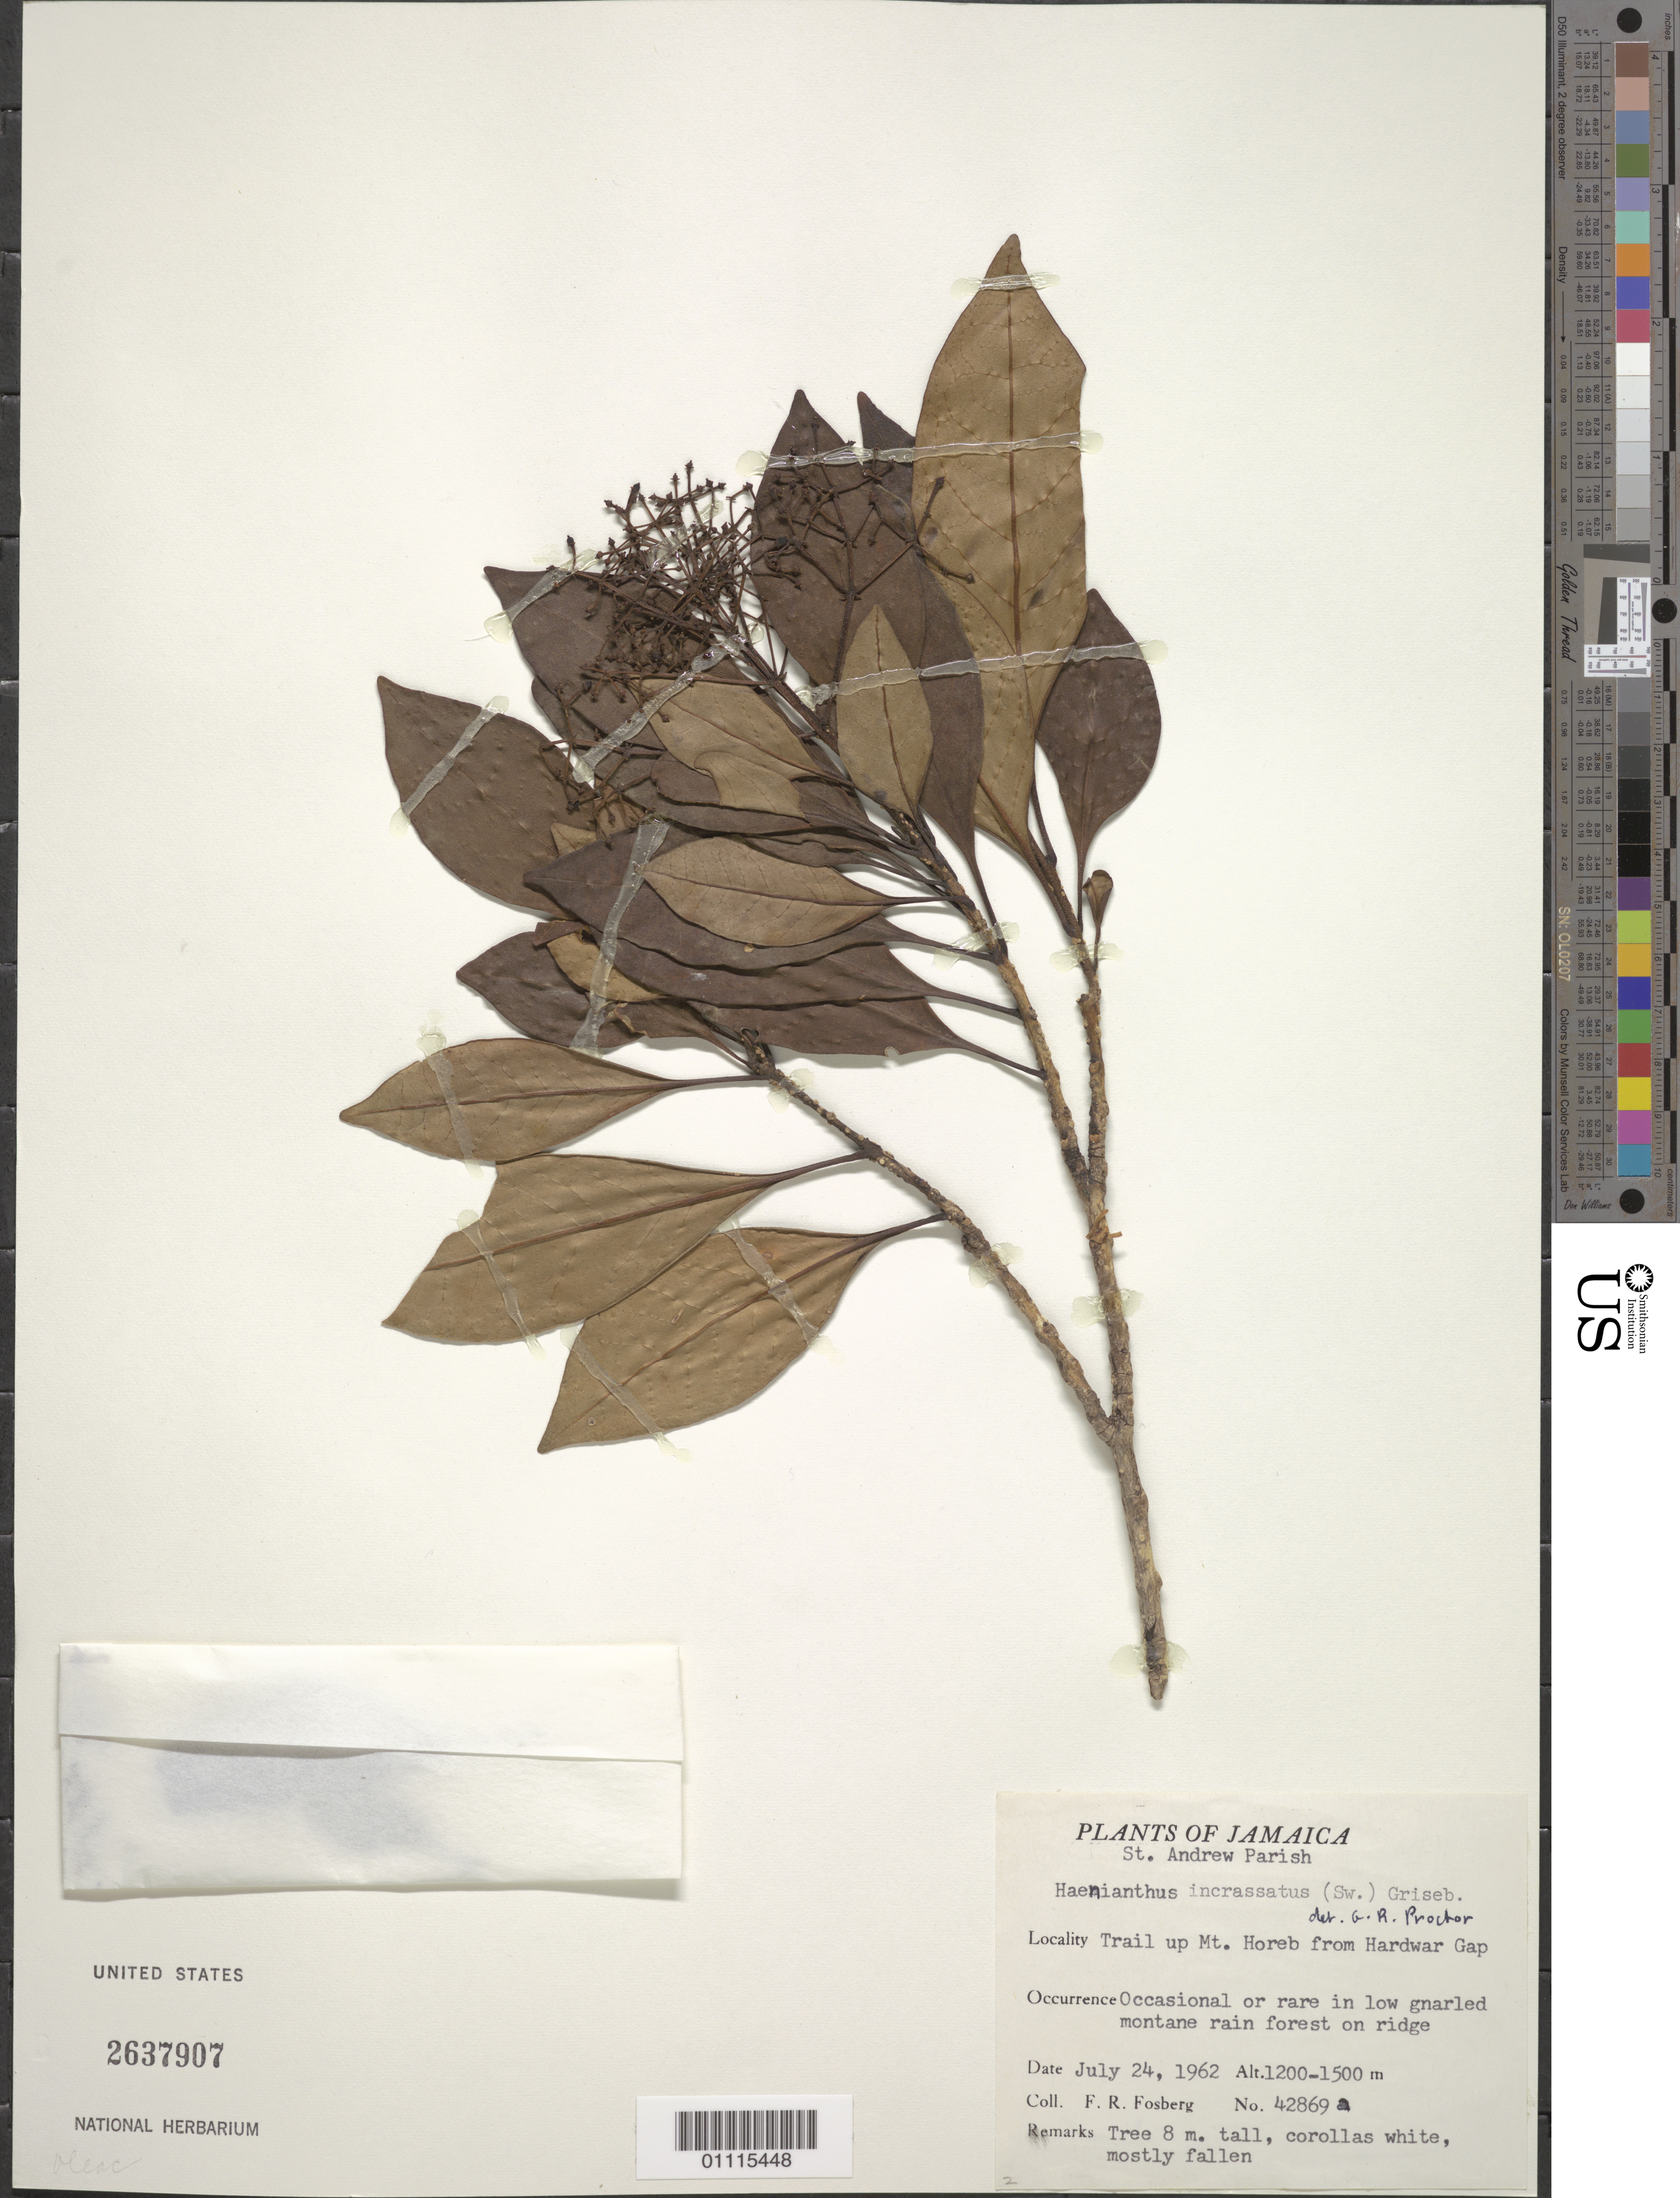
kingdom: Plantae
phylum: Tracheophyta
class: Magnoliopsida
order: Lamiales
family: Oleaceae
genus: Haenianthus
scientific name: Haenianthus incrassatus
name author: (Sw.) Griseb.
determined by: Proctor, G. R.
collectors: F. R. Fosberg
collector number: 42869 a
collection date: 1962-07-24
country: Jamaica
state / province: Saint Andrew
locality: Mt. Horeb, trail from Hardwar Gap.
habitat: Occasional or rare in low gnarled montane rainforest on ridge.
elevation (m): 1200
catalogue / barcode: US 2637907